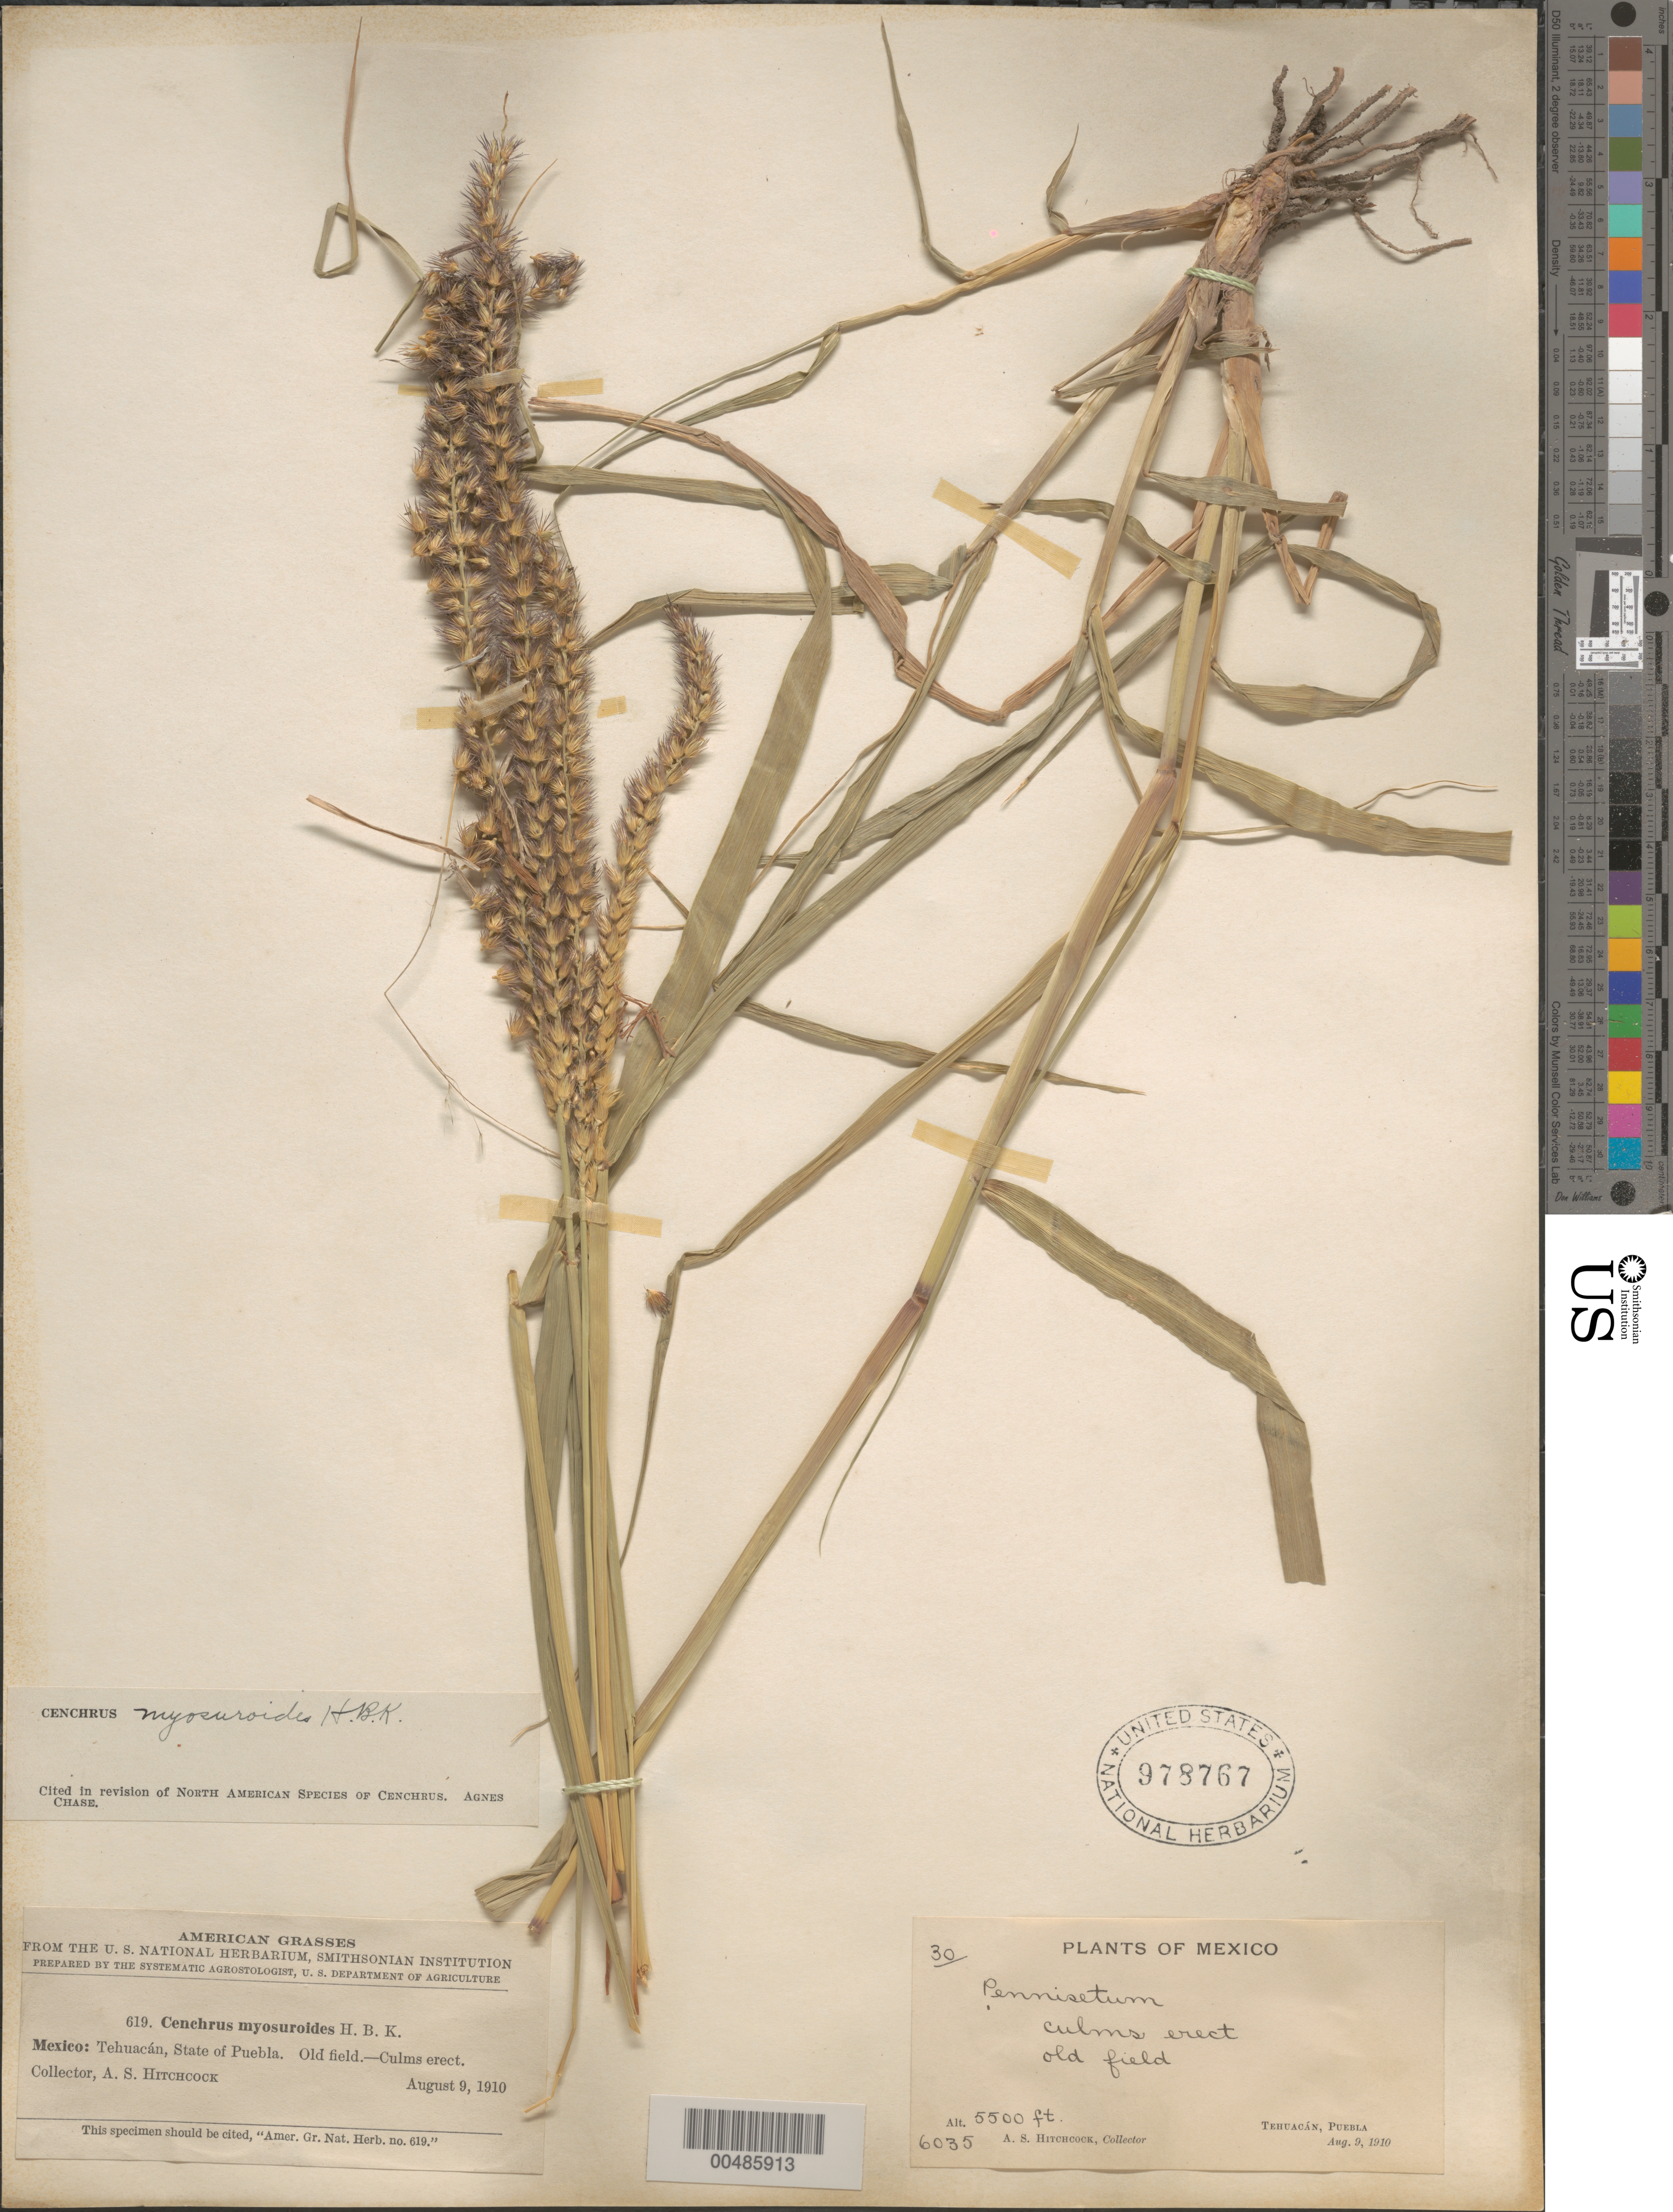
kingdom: Plantae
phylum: Tracheophyta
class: Liliopsida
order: Poales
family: Poaceae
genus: Cenchrus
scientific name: Cenchrus myosuroides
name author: Kunth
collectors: A. S. Hitchcock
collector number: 6035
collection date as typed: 9 Aug 1910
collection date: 1910-08-09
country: Mexico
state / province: Puebla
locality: Tehuac n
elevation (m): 1676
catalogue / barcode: US 978767